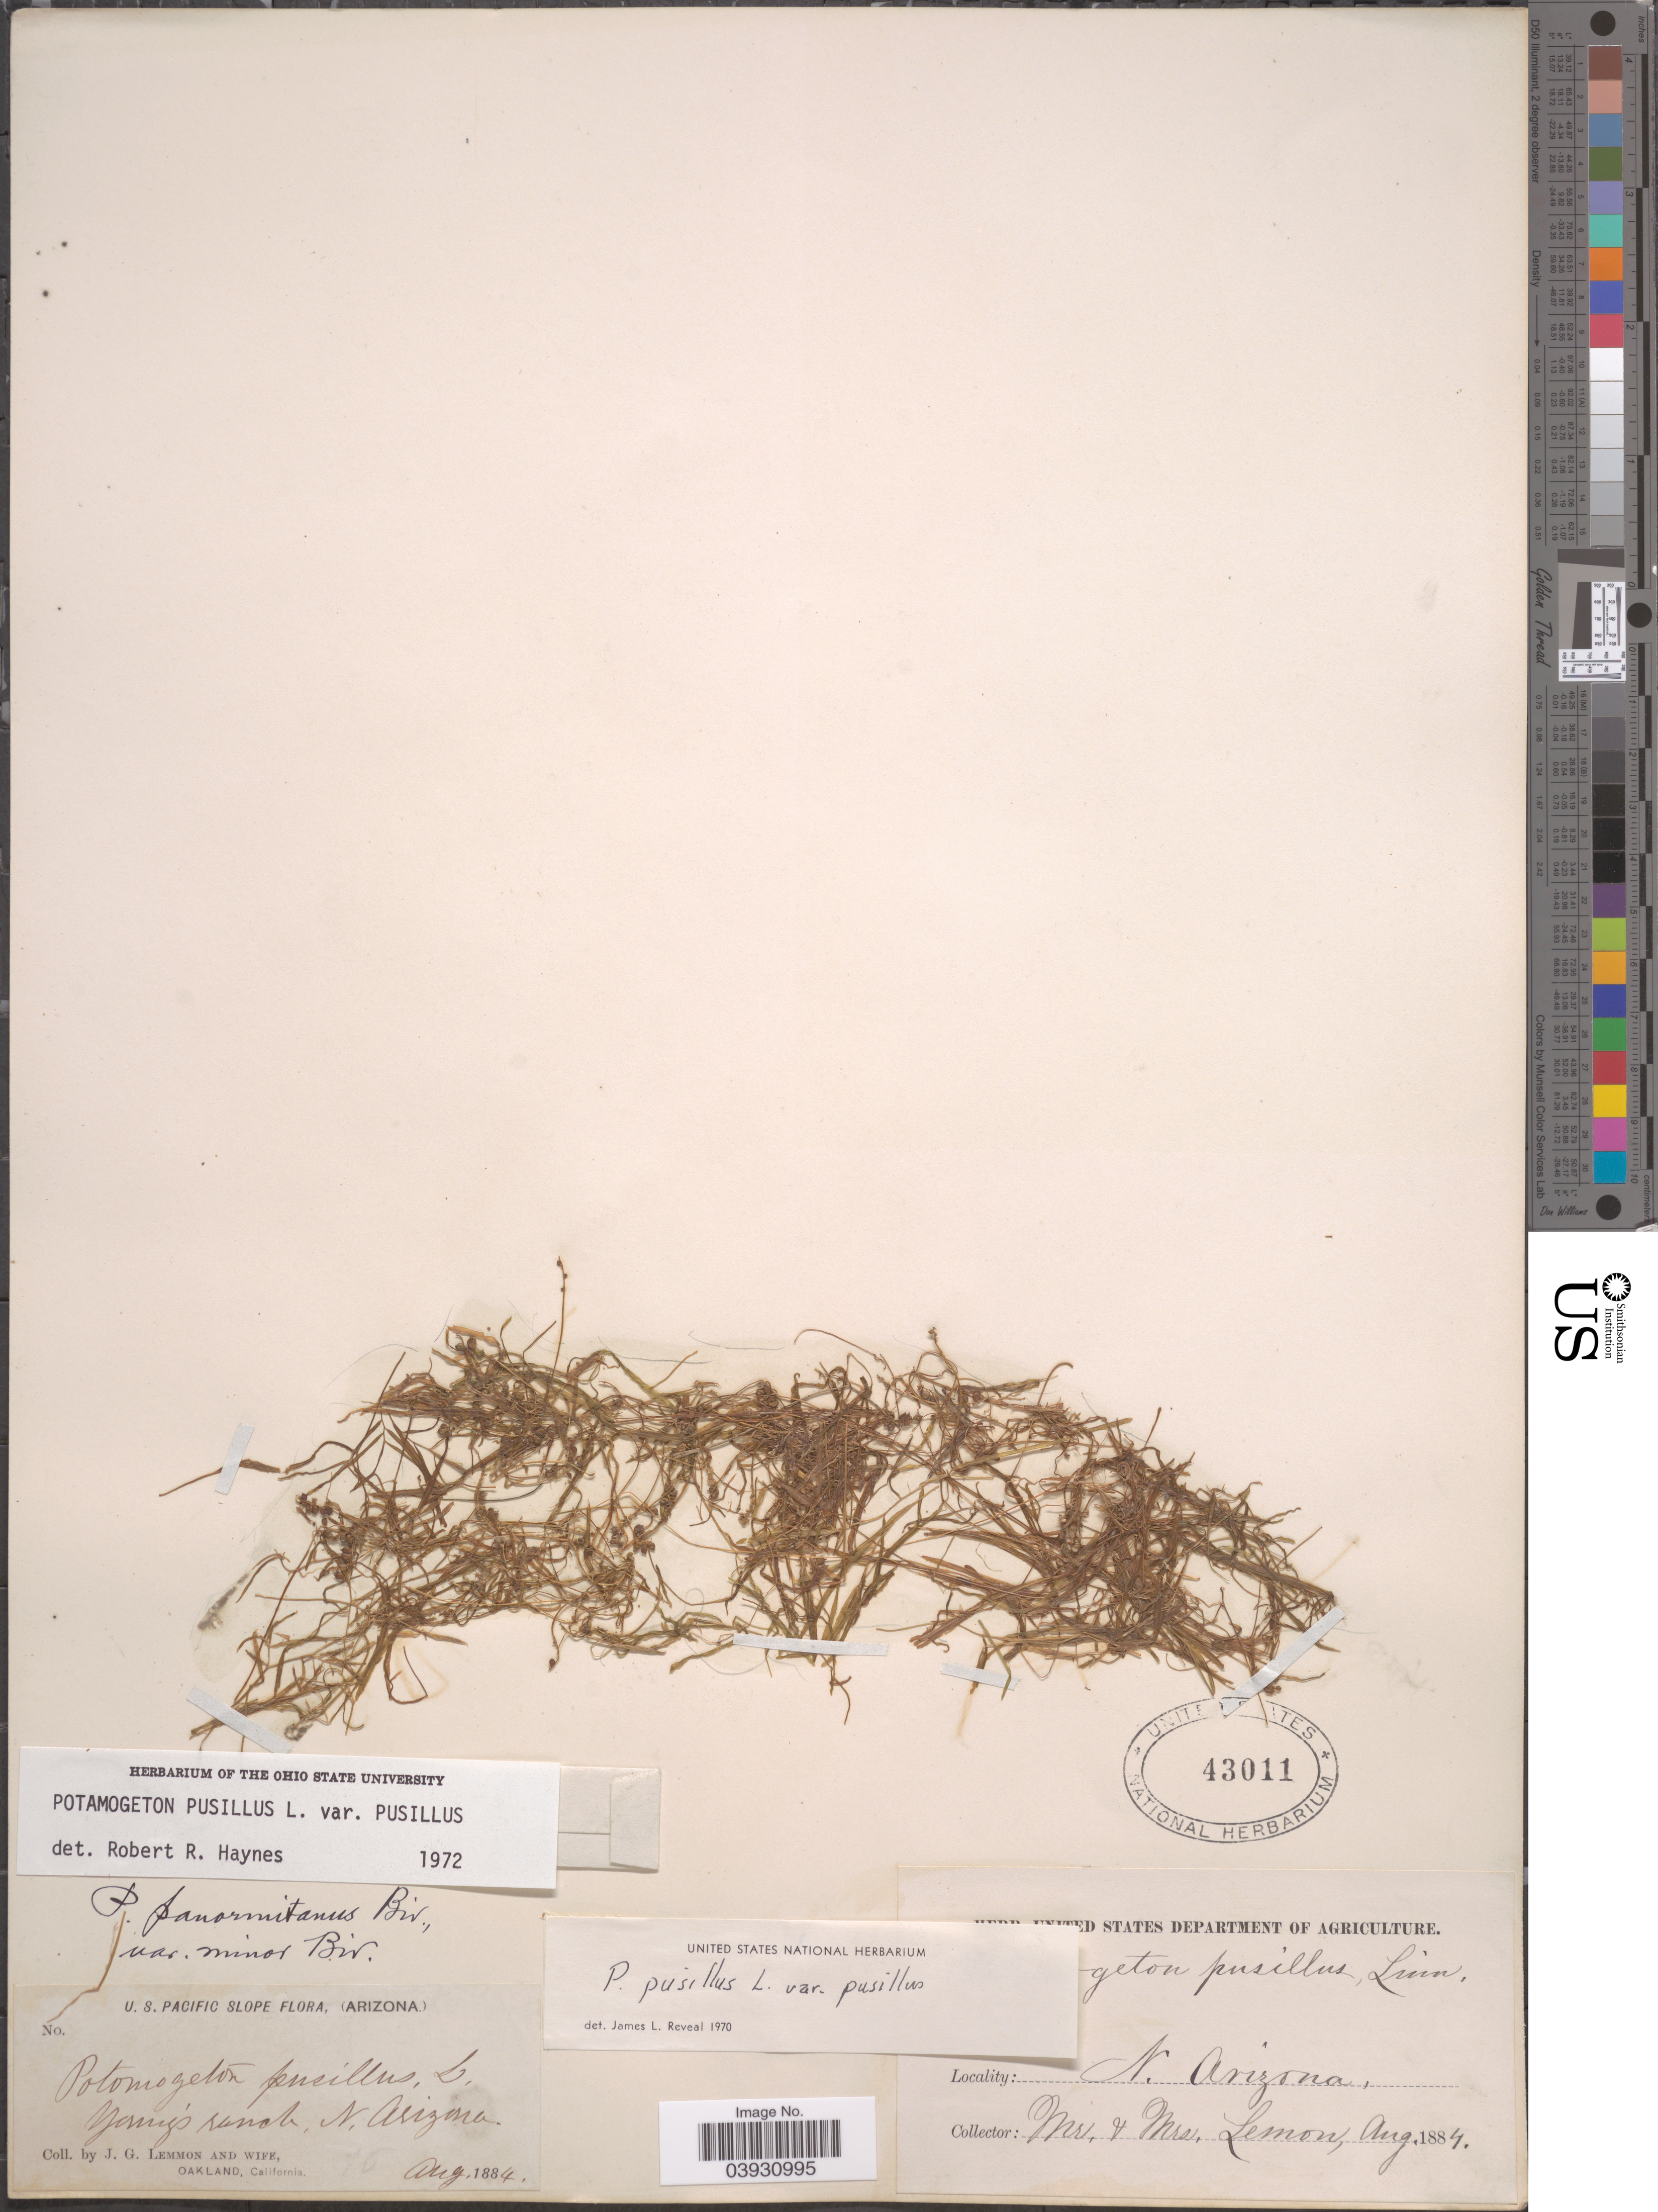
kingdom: Plantae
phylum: Tracheophyta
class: Liliopsida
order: Alismatales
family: Potamogetonaceae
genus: Potamogeton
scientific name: Potamogeton pusillus var. pusillus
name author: L.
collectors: J. Lemmon & Mrs. J. G. Lemmon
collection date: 1884-08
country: United States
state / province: Arizona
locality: Young's Ranch, N. Arizona.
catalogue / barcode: US 43011